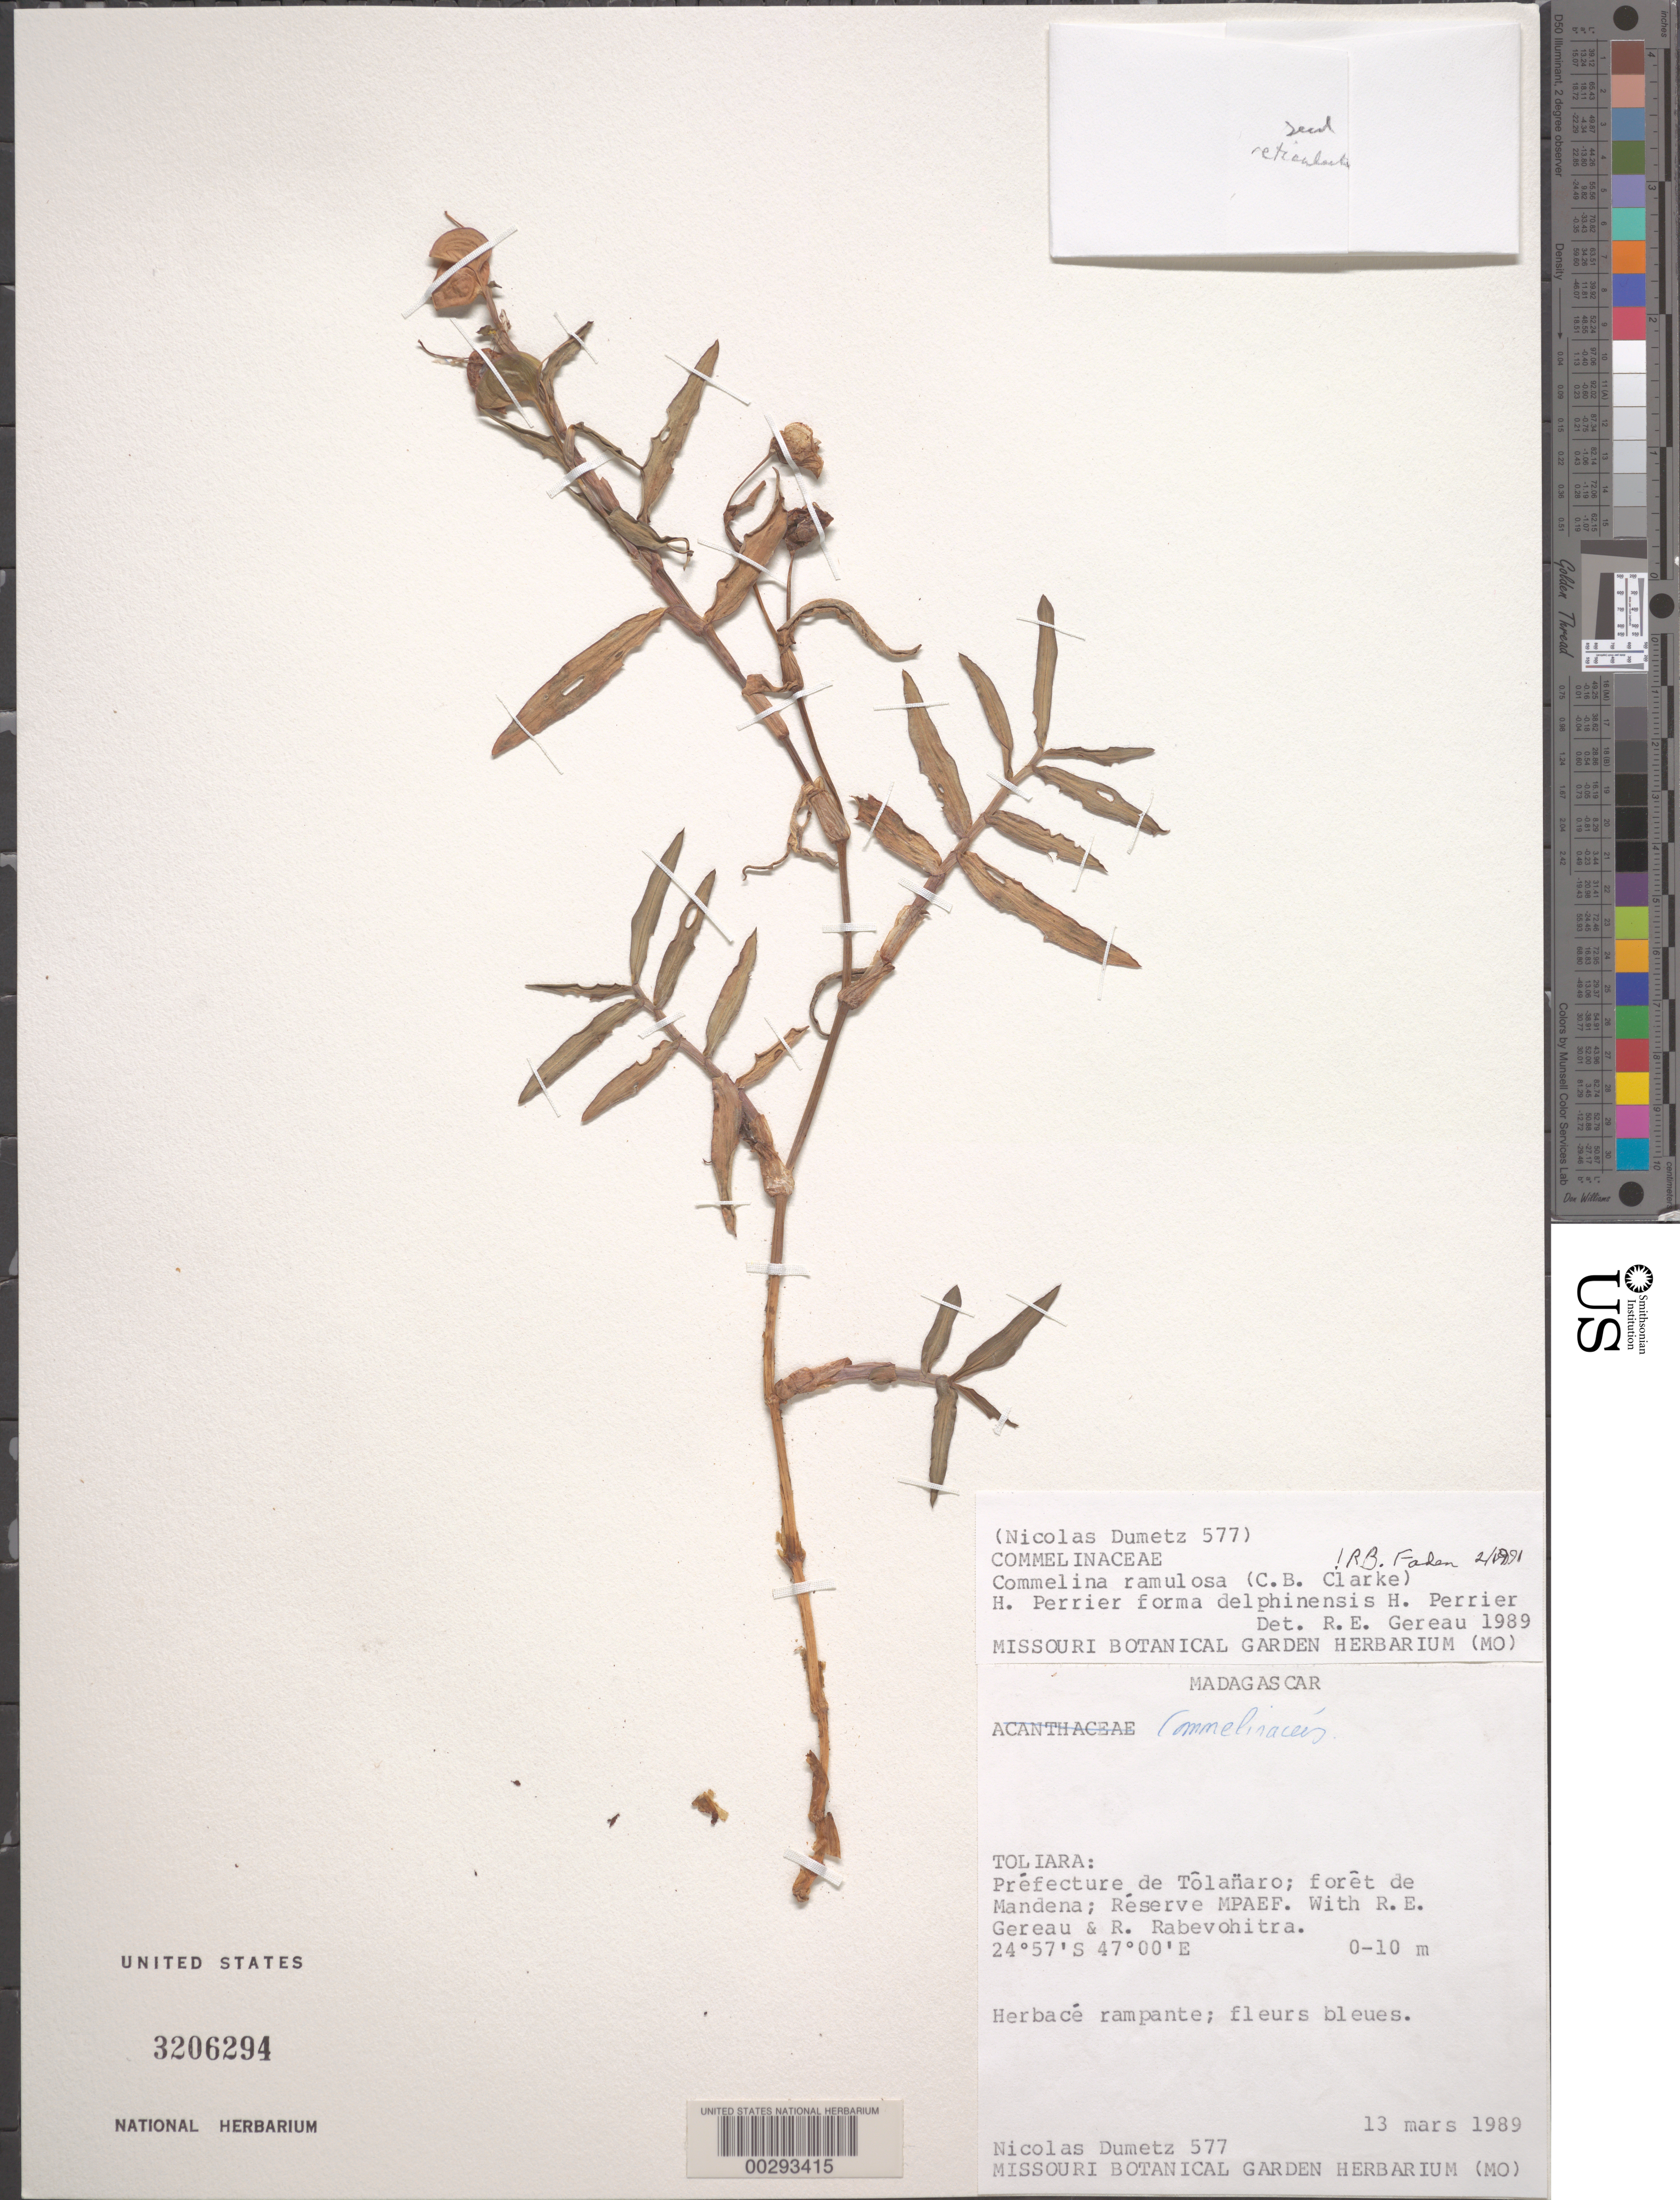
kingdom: Plantae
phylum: Tracheophyta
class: Liliopsida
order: Commelinales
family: Commelinaceae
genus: Commelina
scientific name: Commelina ramulosa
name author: (C.B. Clarke) H. Perrier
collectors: N. Dumetz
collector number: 577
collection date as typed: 13 Mar 1989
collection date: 1989-03-13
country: Madagascar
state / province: Anosy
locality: Tolanaro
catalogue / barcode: US 3206294